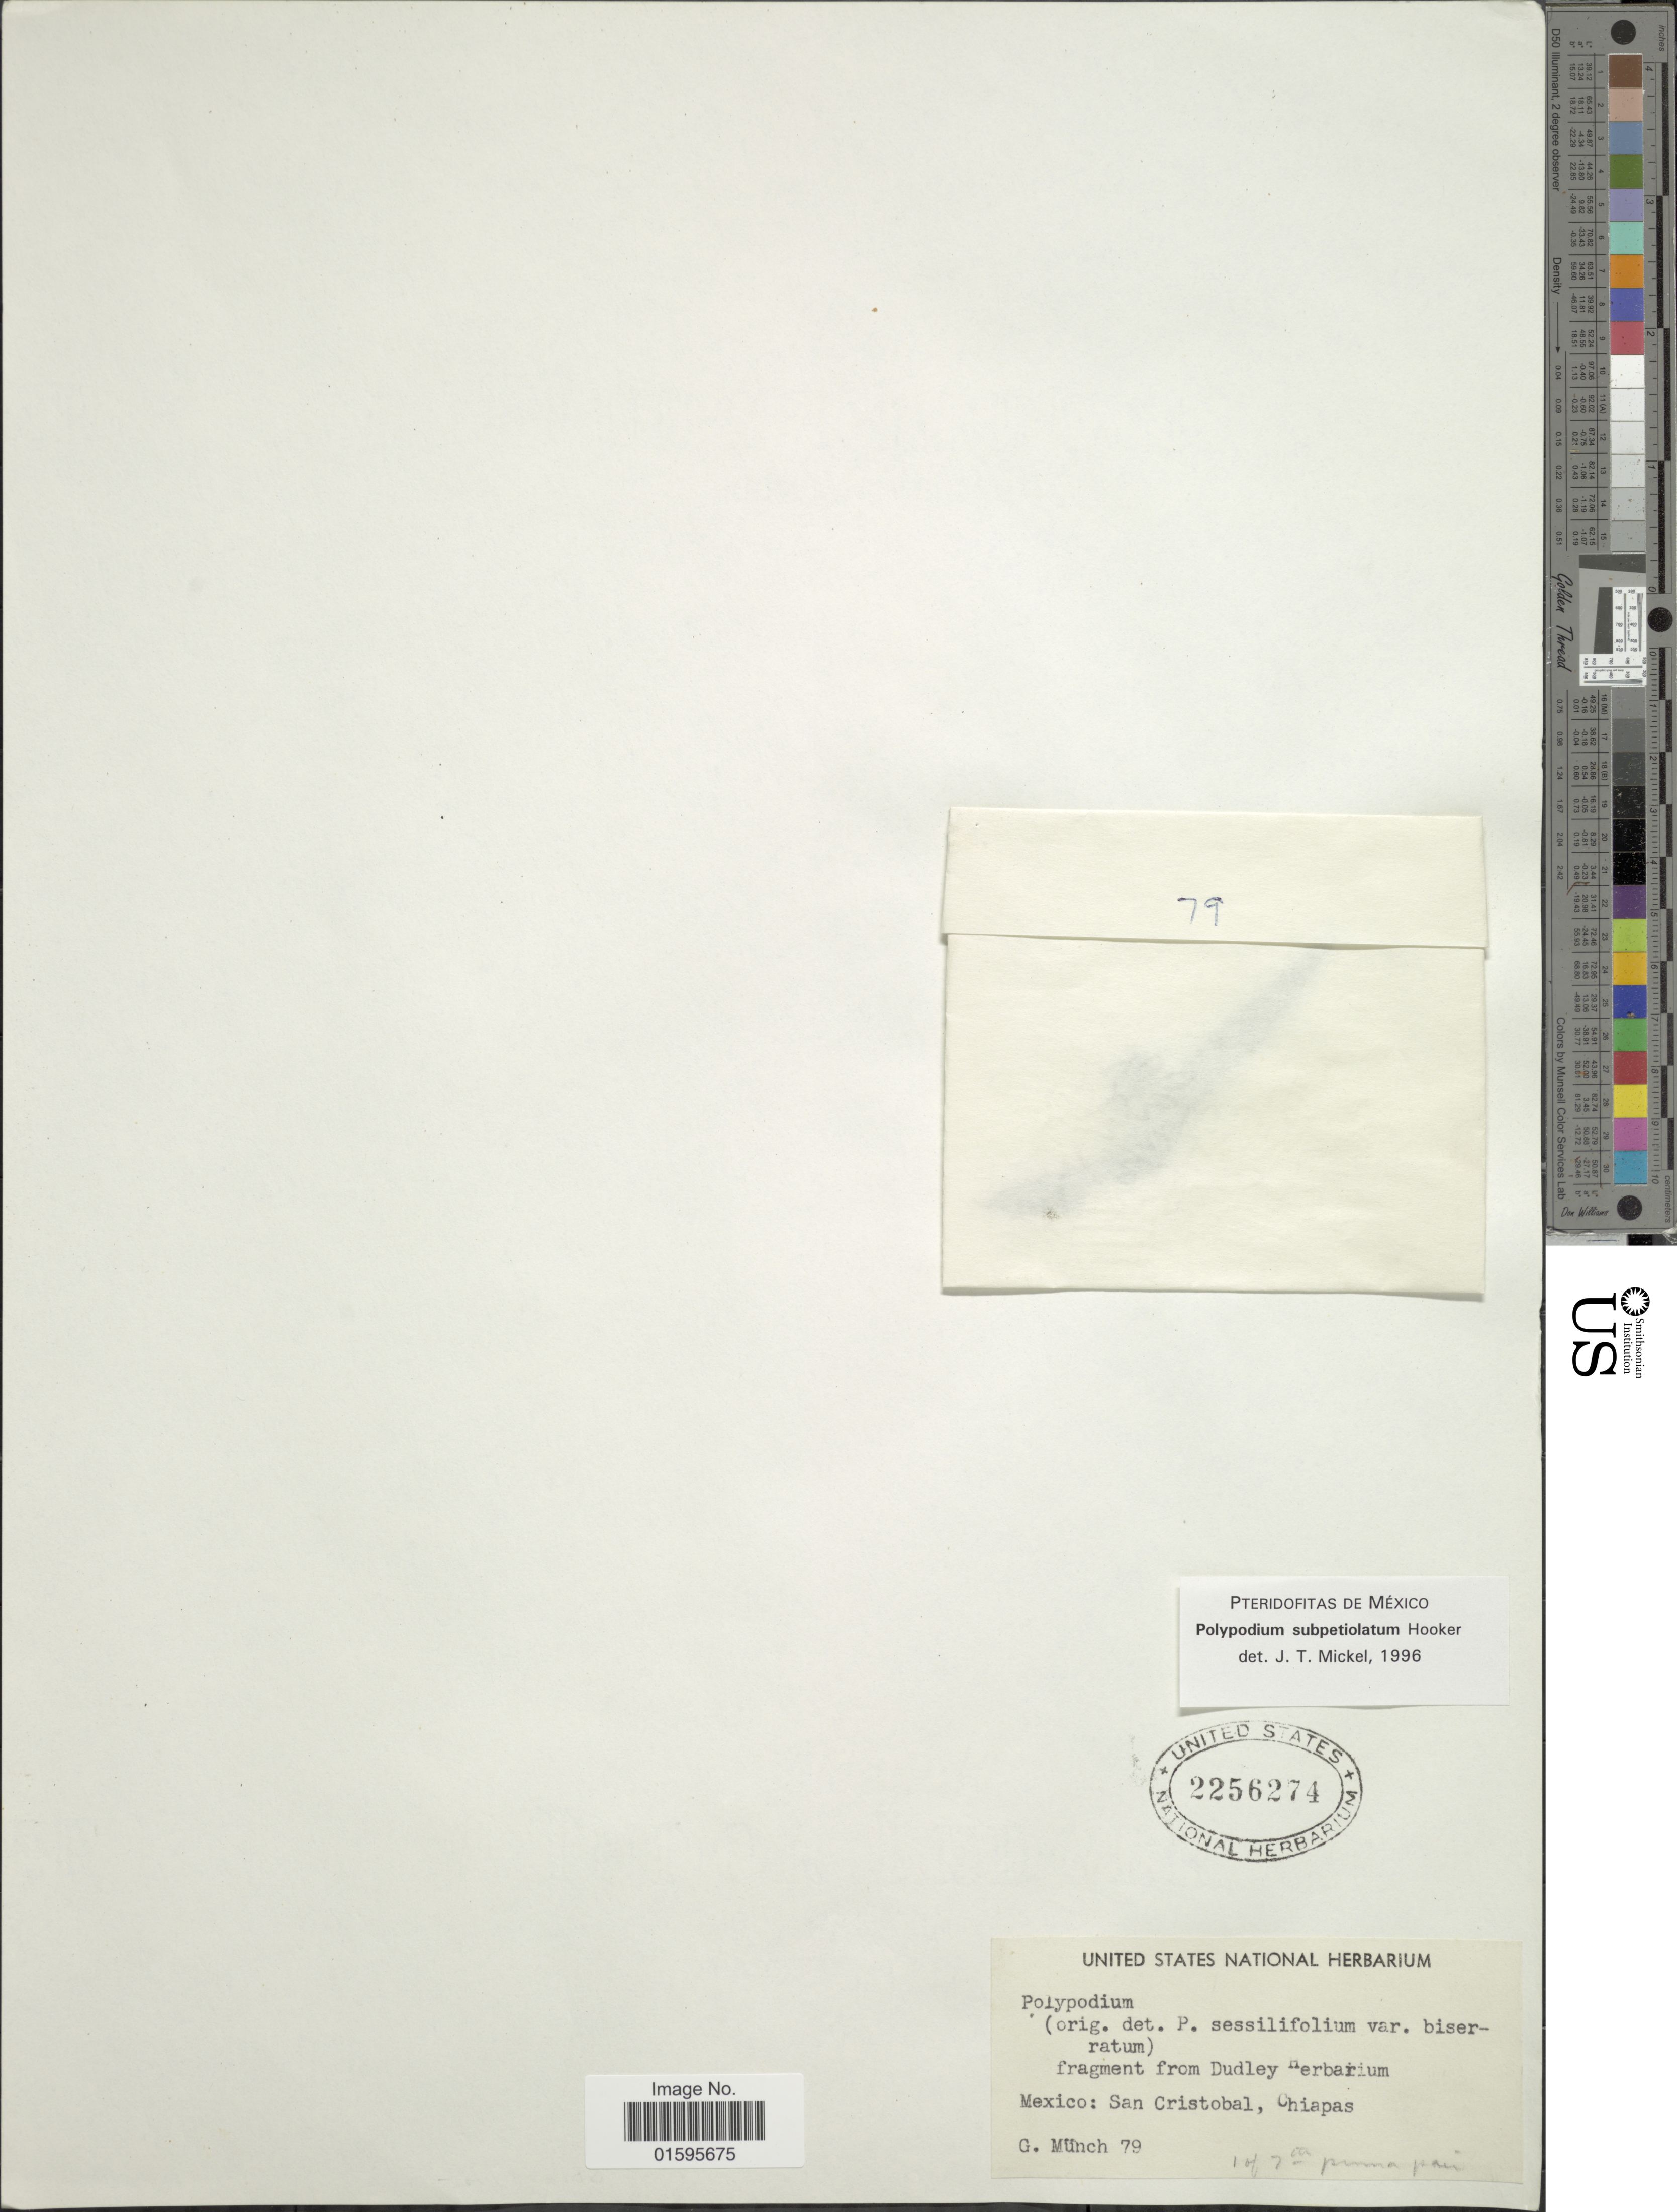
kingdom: Plantae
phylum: Tracheophyta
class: Polypodiopsida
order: Polypodiales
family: Polypodiaceae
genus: Polypodium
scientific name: Polypodium subpetiolatum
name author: Hook.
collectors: G. Munch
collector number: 79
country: Mexico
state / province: Chiapas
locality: Mexico: San Cristobal, Chiapas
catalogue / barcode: US 2256274